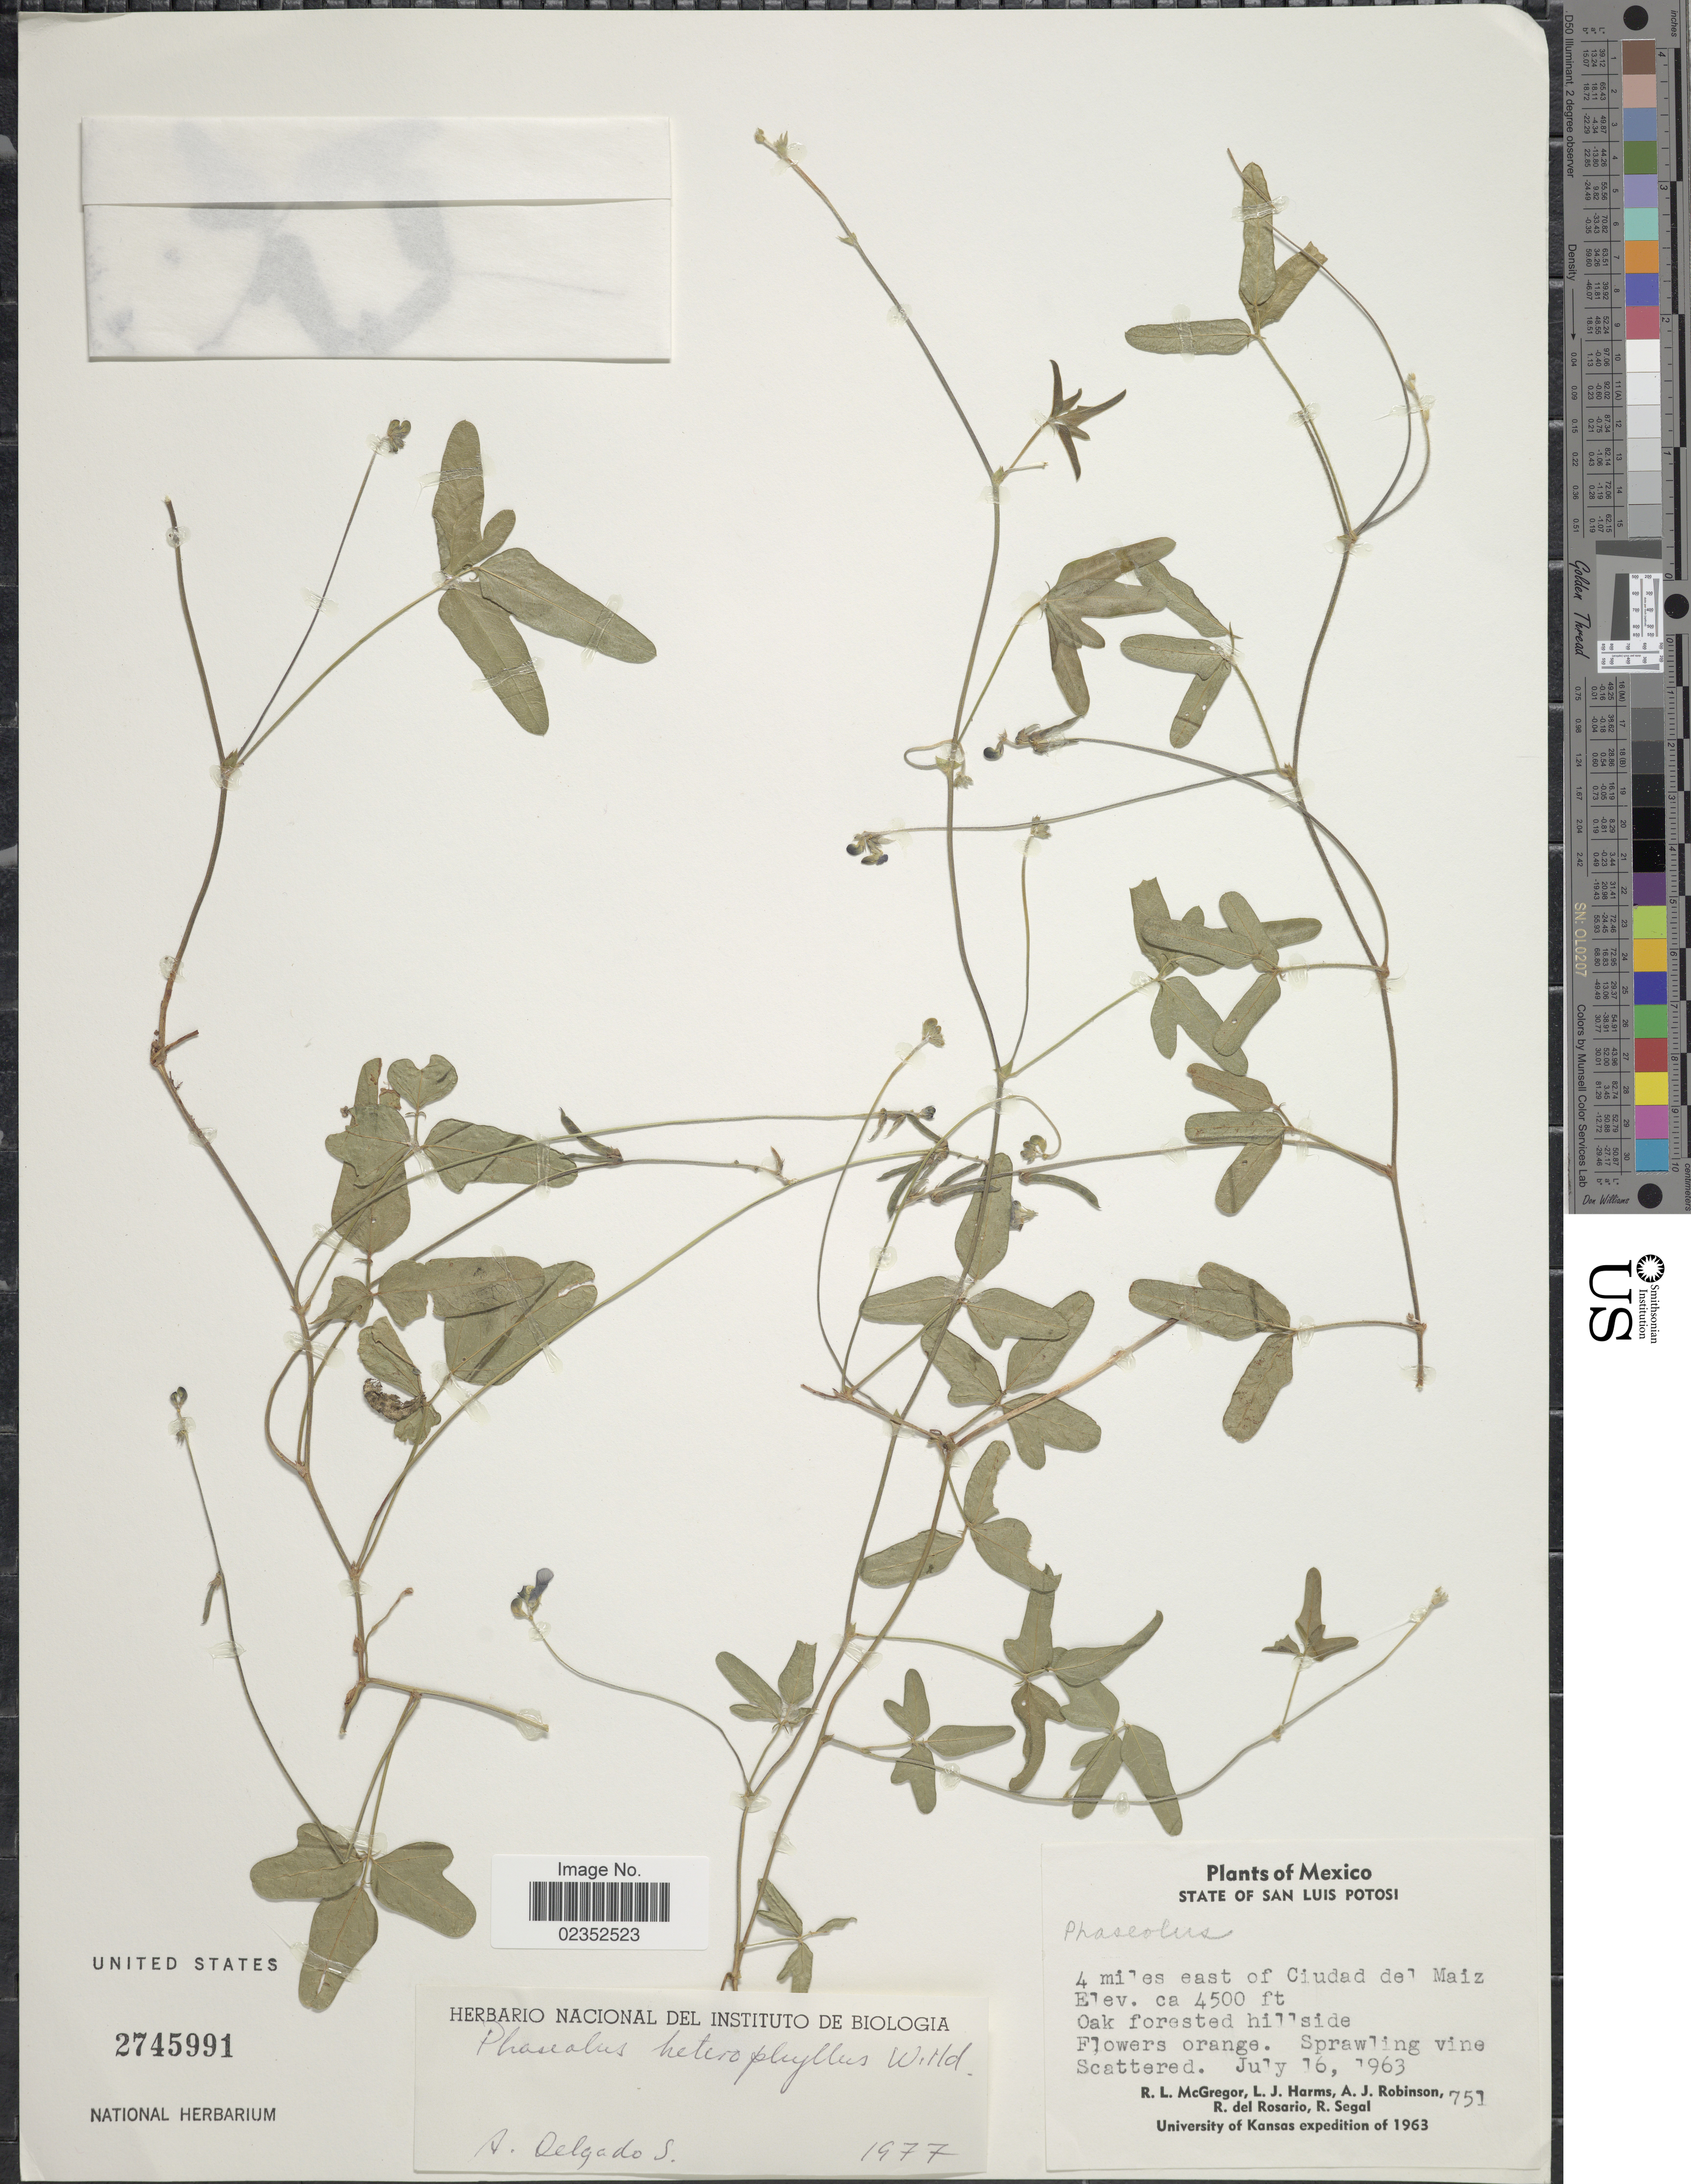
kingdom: Plantae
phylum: Tracheophyta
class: Magnoliopsida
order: Fabales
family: Fabaceae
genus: Macroptilium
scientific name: Macroptilium gibbosifolium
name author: (Ortega) A. Delgado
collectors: R. McGregor, L. Harms, A. J. Robinson, R. del Rosario & R. Segal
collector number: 751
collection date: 1963-07-16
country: Mexico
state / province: San Luis Potosí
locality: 4 miles east of Ciudad del Maiz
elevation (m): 1372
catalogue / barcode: US 2745991